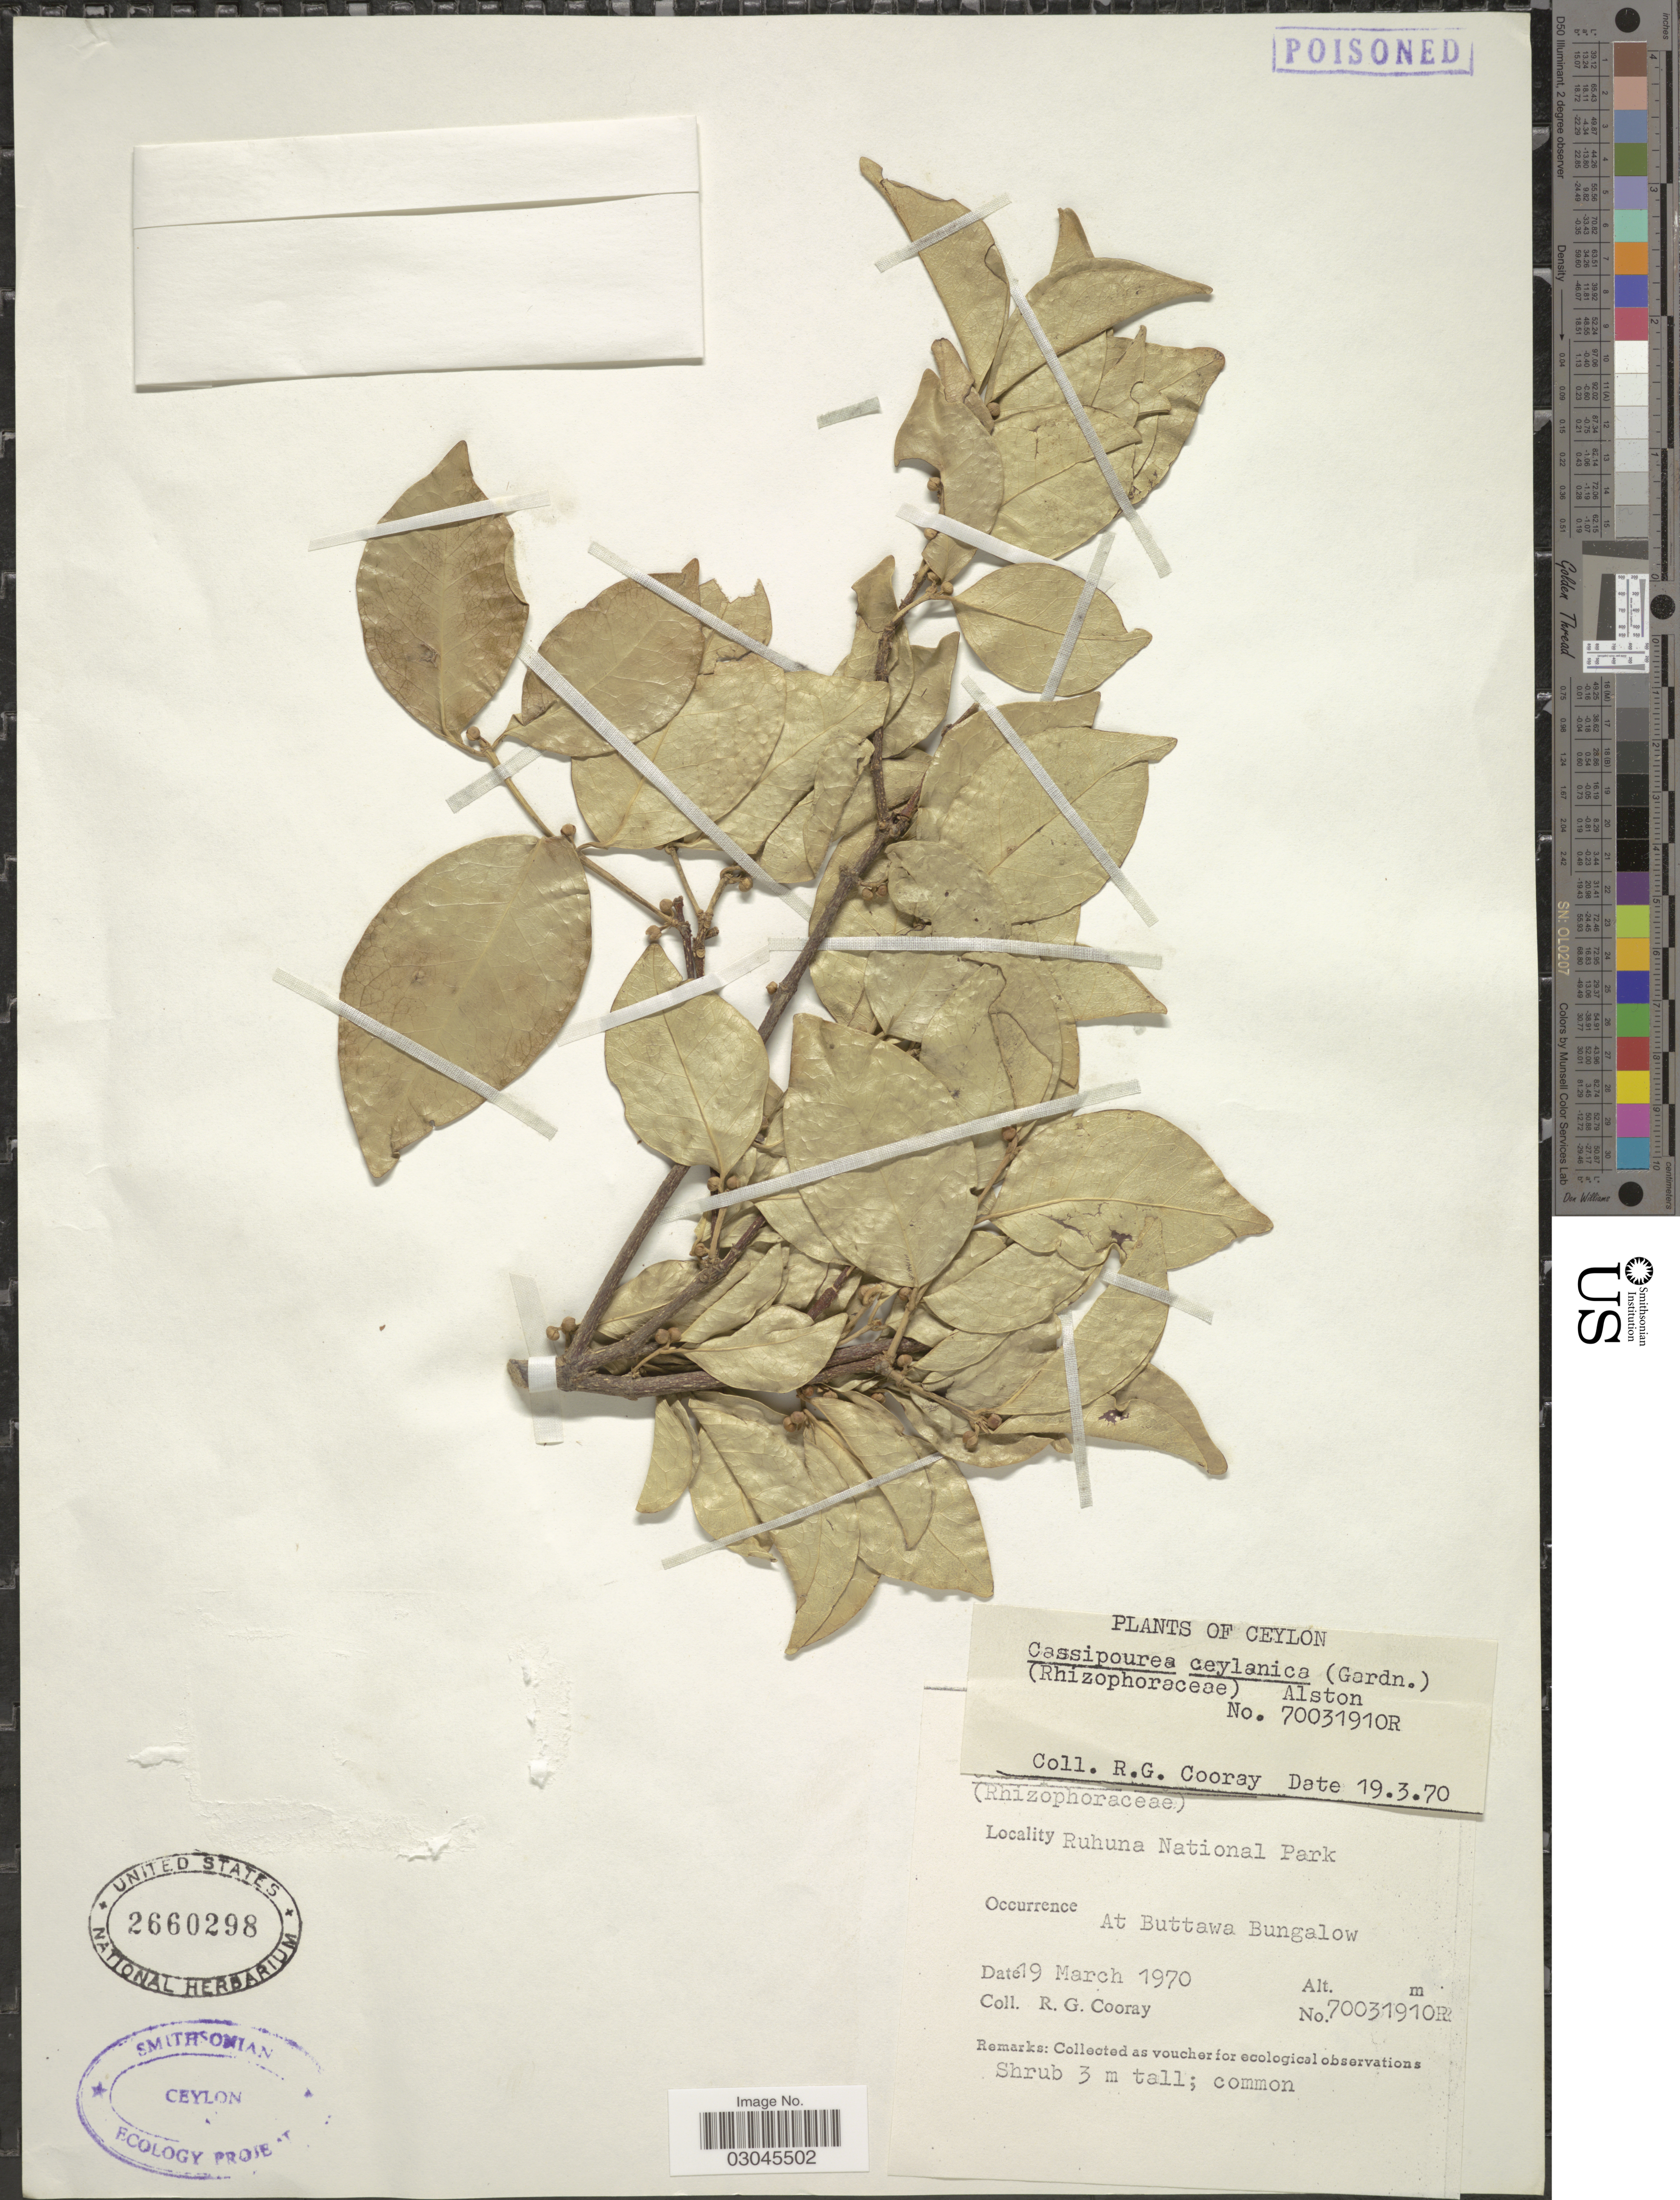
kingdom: Plantae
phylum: Tracheophyta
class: Magnoliopsida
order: Malpighiales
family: Rhizophoraceae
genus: Cassipourea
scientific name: Cassipourea ceylanica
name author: (Gardner) Alston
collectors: R. Cooray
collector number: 70031910R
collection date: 1970-03-19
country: Sri Lanka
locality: Ruhuna National Park. At Buttawa Bungalow.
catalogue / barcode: US 2660298